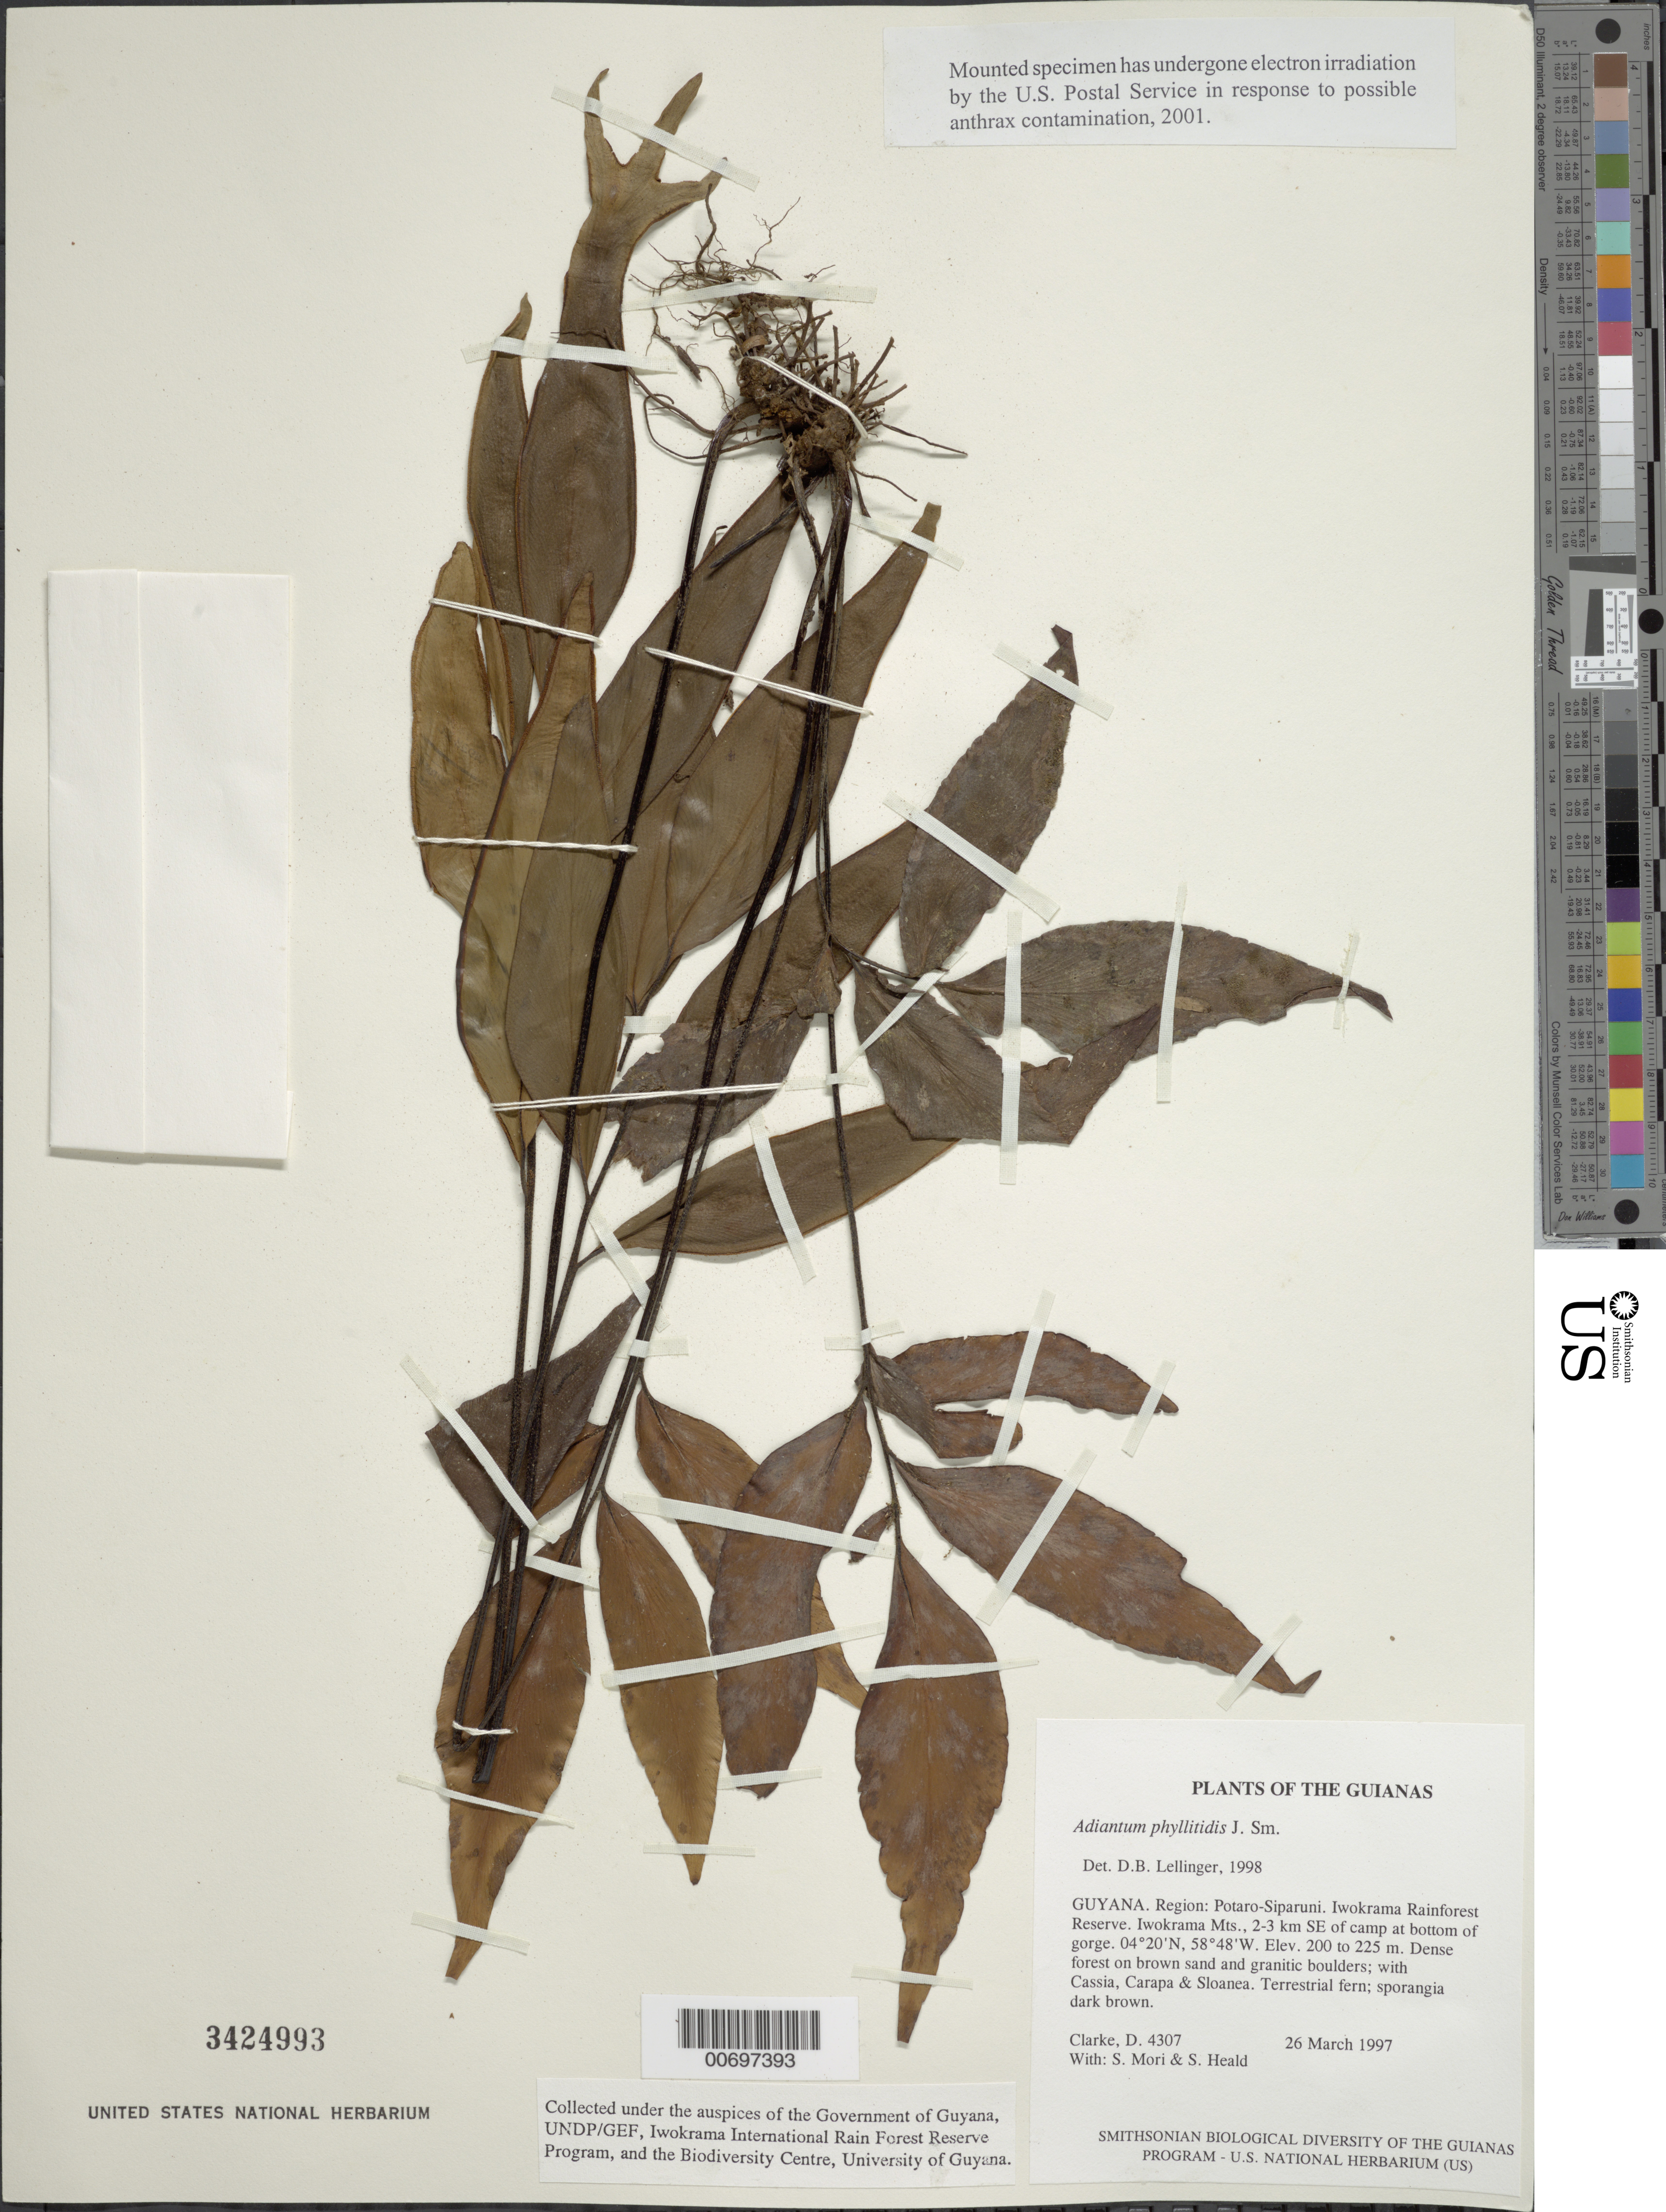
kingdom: Plantae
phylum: Tracheophyta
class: Polypodiopsida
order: Polypodiales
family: Pteridaceae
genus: Adiantum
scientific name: Adiantum phyllitidis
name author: J. Sm.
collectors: H. D. Clarke, S. Mori & S. Heald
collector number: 4307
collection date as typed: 26 March 1997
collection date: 1997-03-26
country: Guyana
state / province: Potaro-Siparuni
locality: Iwokrama Rainforest Reserve. Iwokrama Mts., 2-3 km SE of camp at bottom of gorge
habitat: Dense forest on brown sand and granitic boulders; with Cassia, Carapa & Sloanea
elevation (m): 200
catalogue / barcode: US 3424993